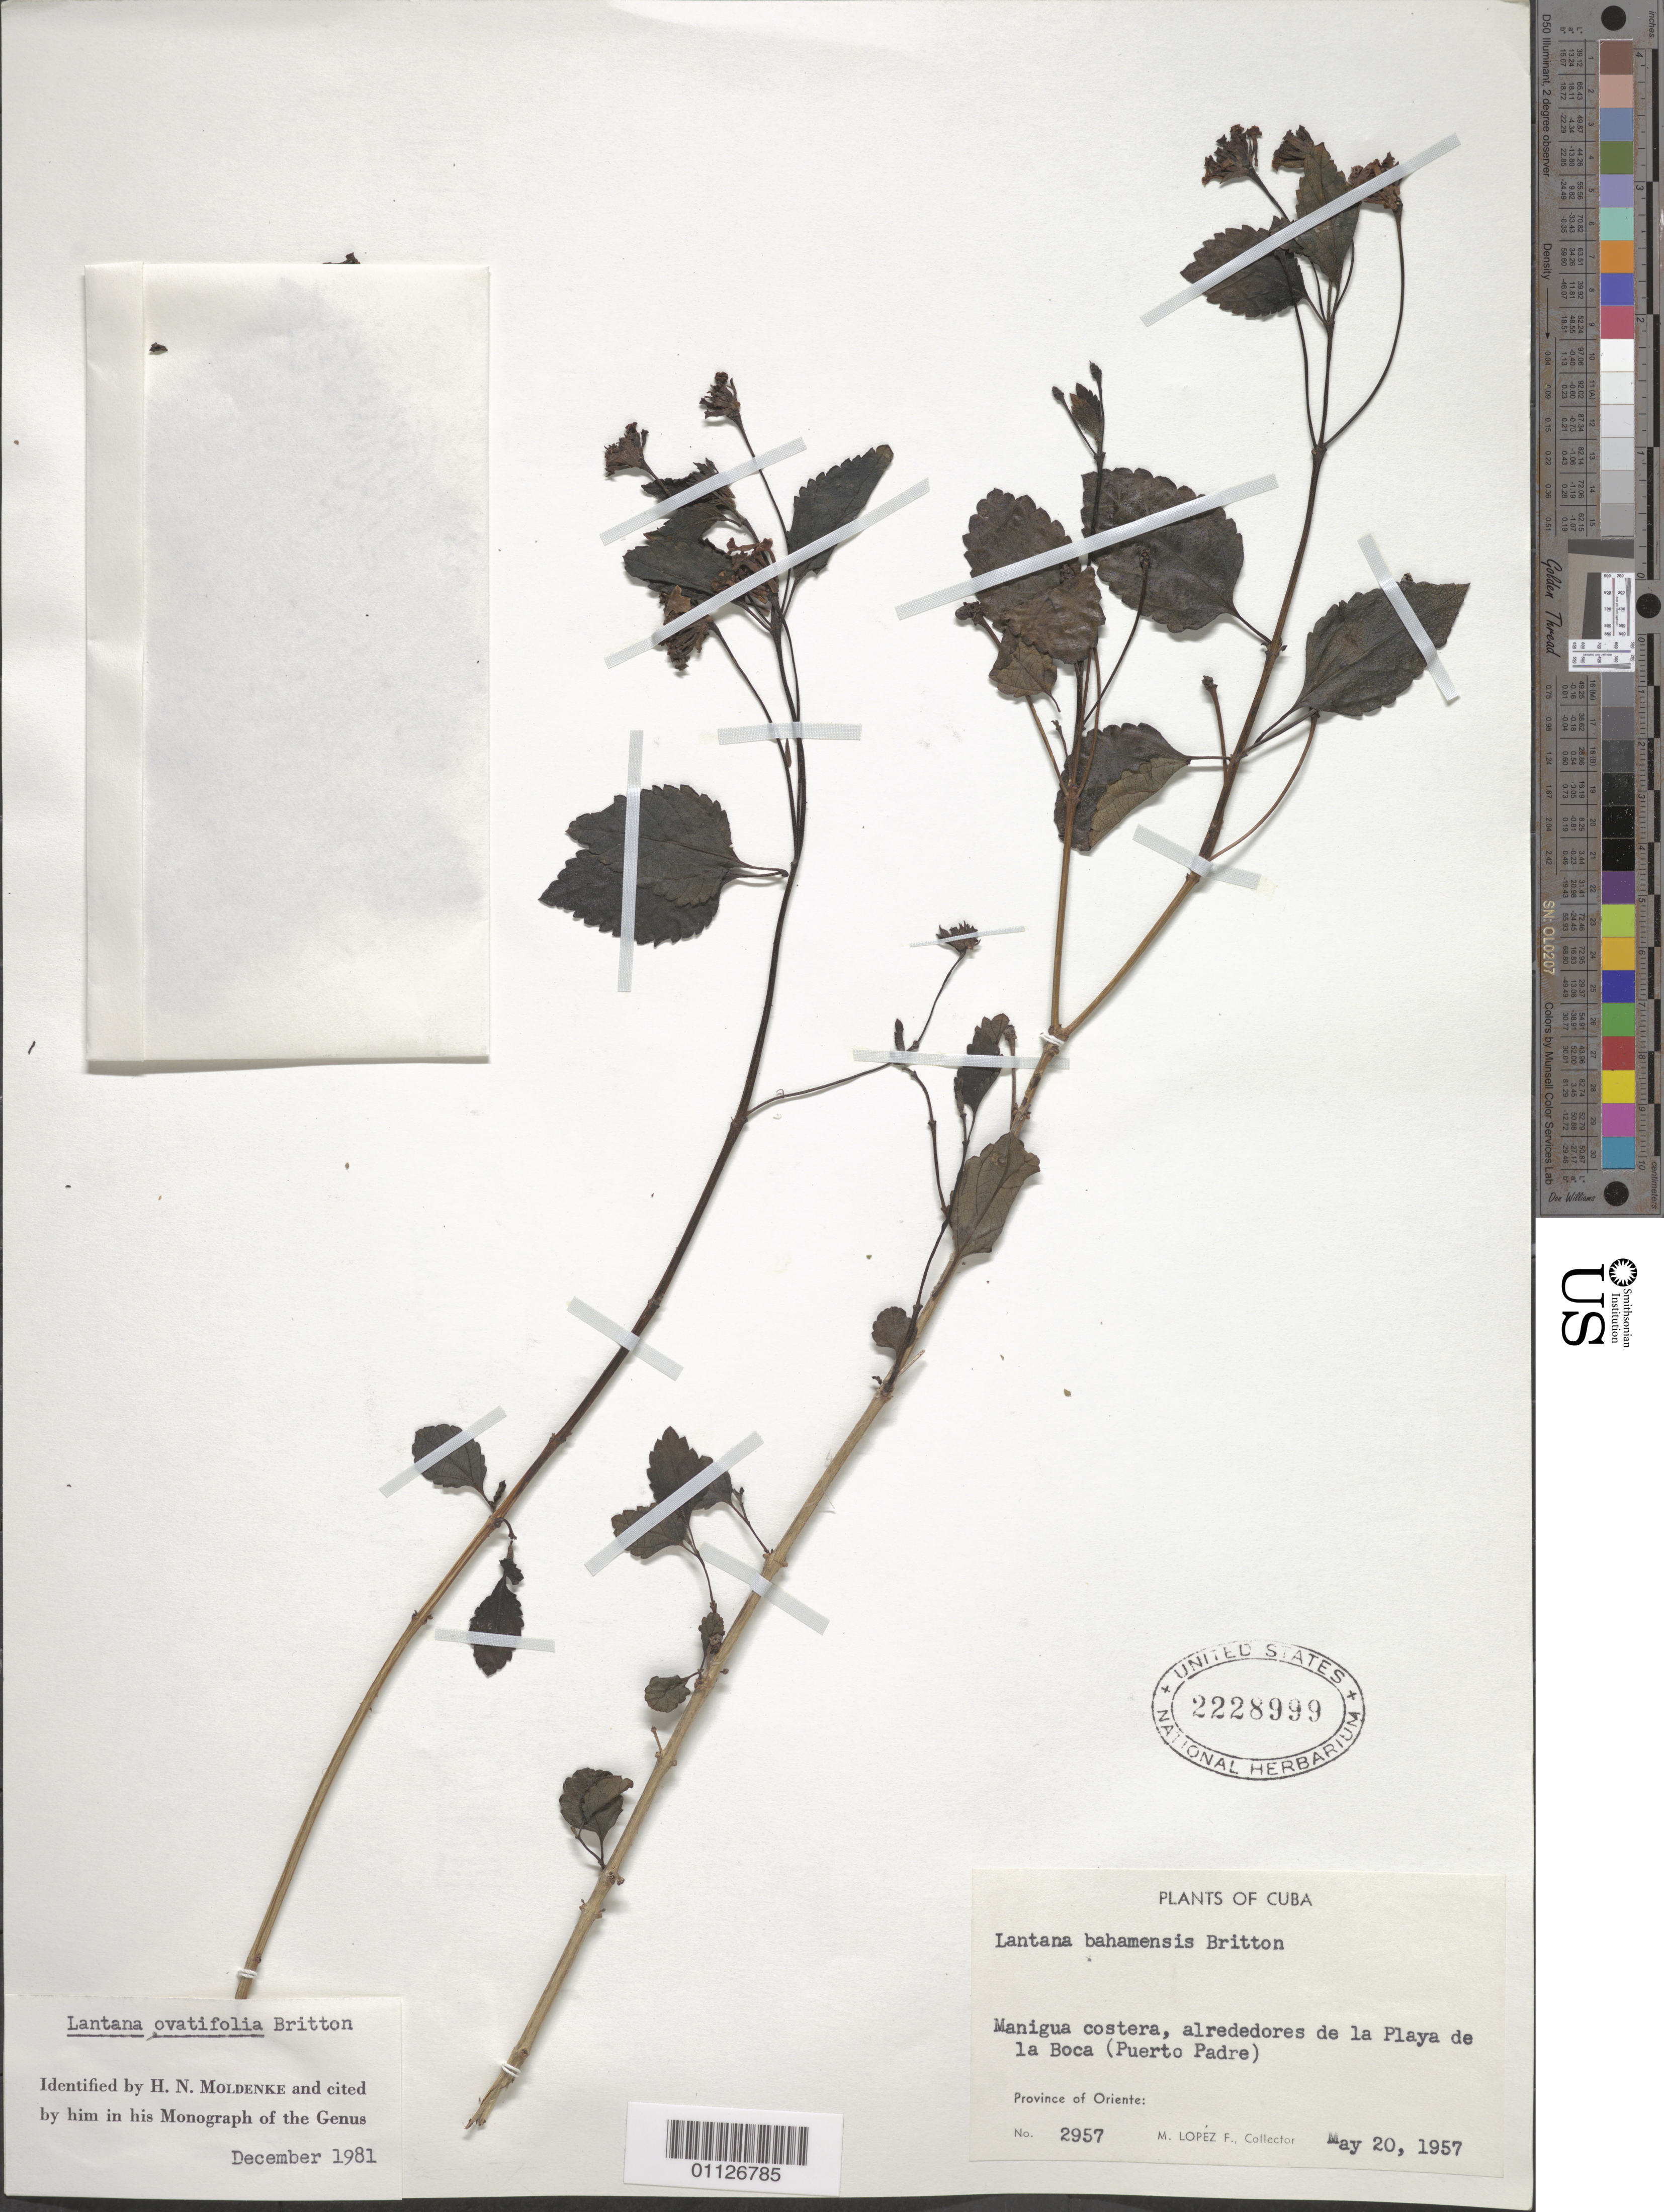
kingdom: Plantae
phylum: Tracheophyta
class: Magnoliopsida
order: Lamiales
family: Verbenaceae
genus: Lantana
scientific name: Lantana ovatifolia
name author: Britton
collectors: M. López Figueiras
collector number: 2957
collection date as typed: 20 May 1957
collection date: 1957-05-20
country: Cuba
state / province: Las Tunas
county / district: Puerto Padre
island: Cuba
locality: Manigua costera, alrededores de la Playa de la Boca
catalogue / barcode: US 2228999